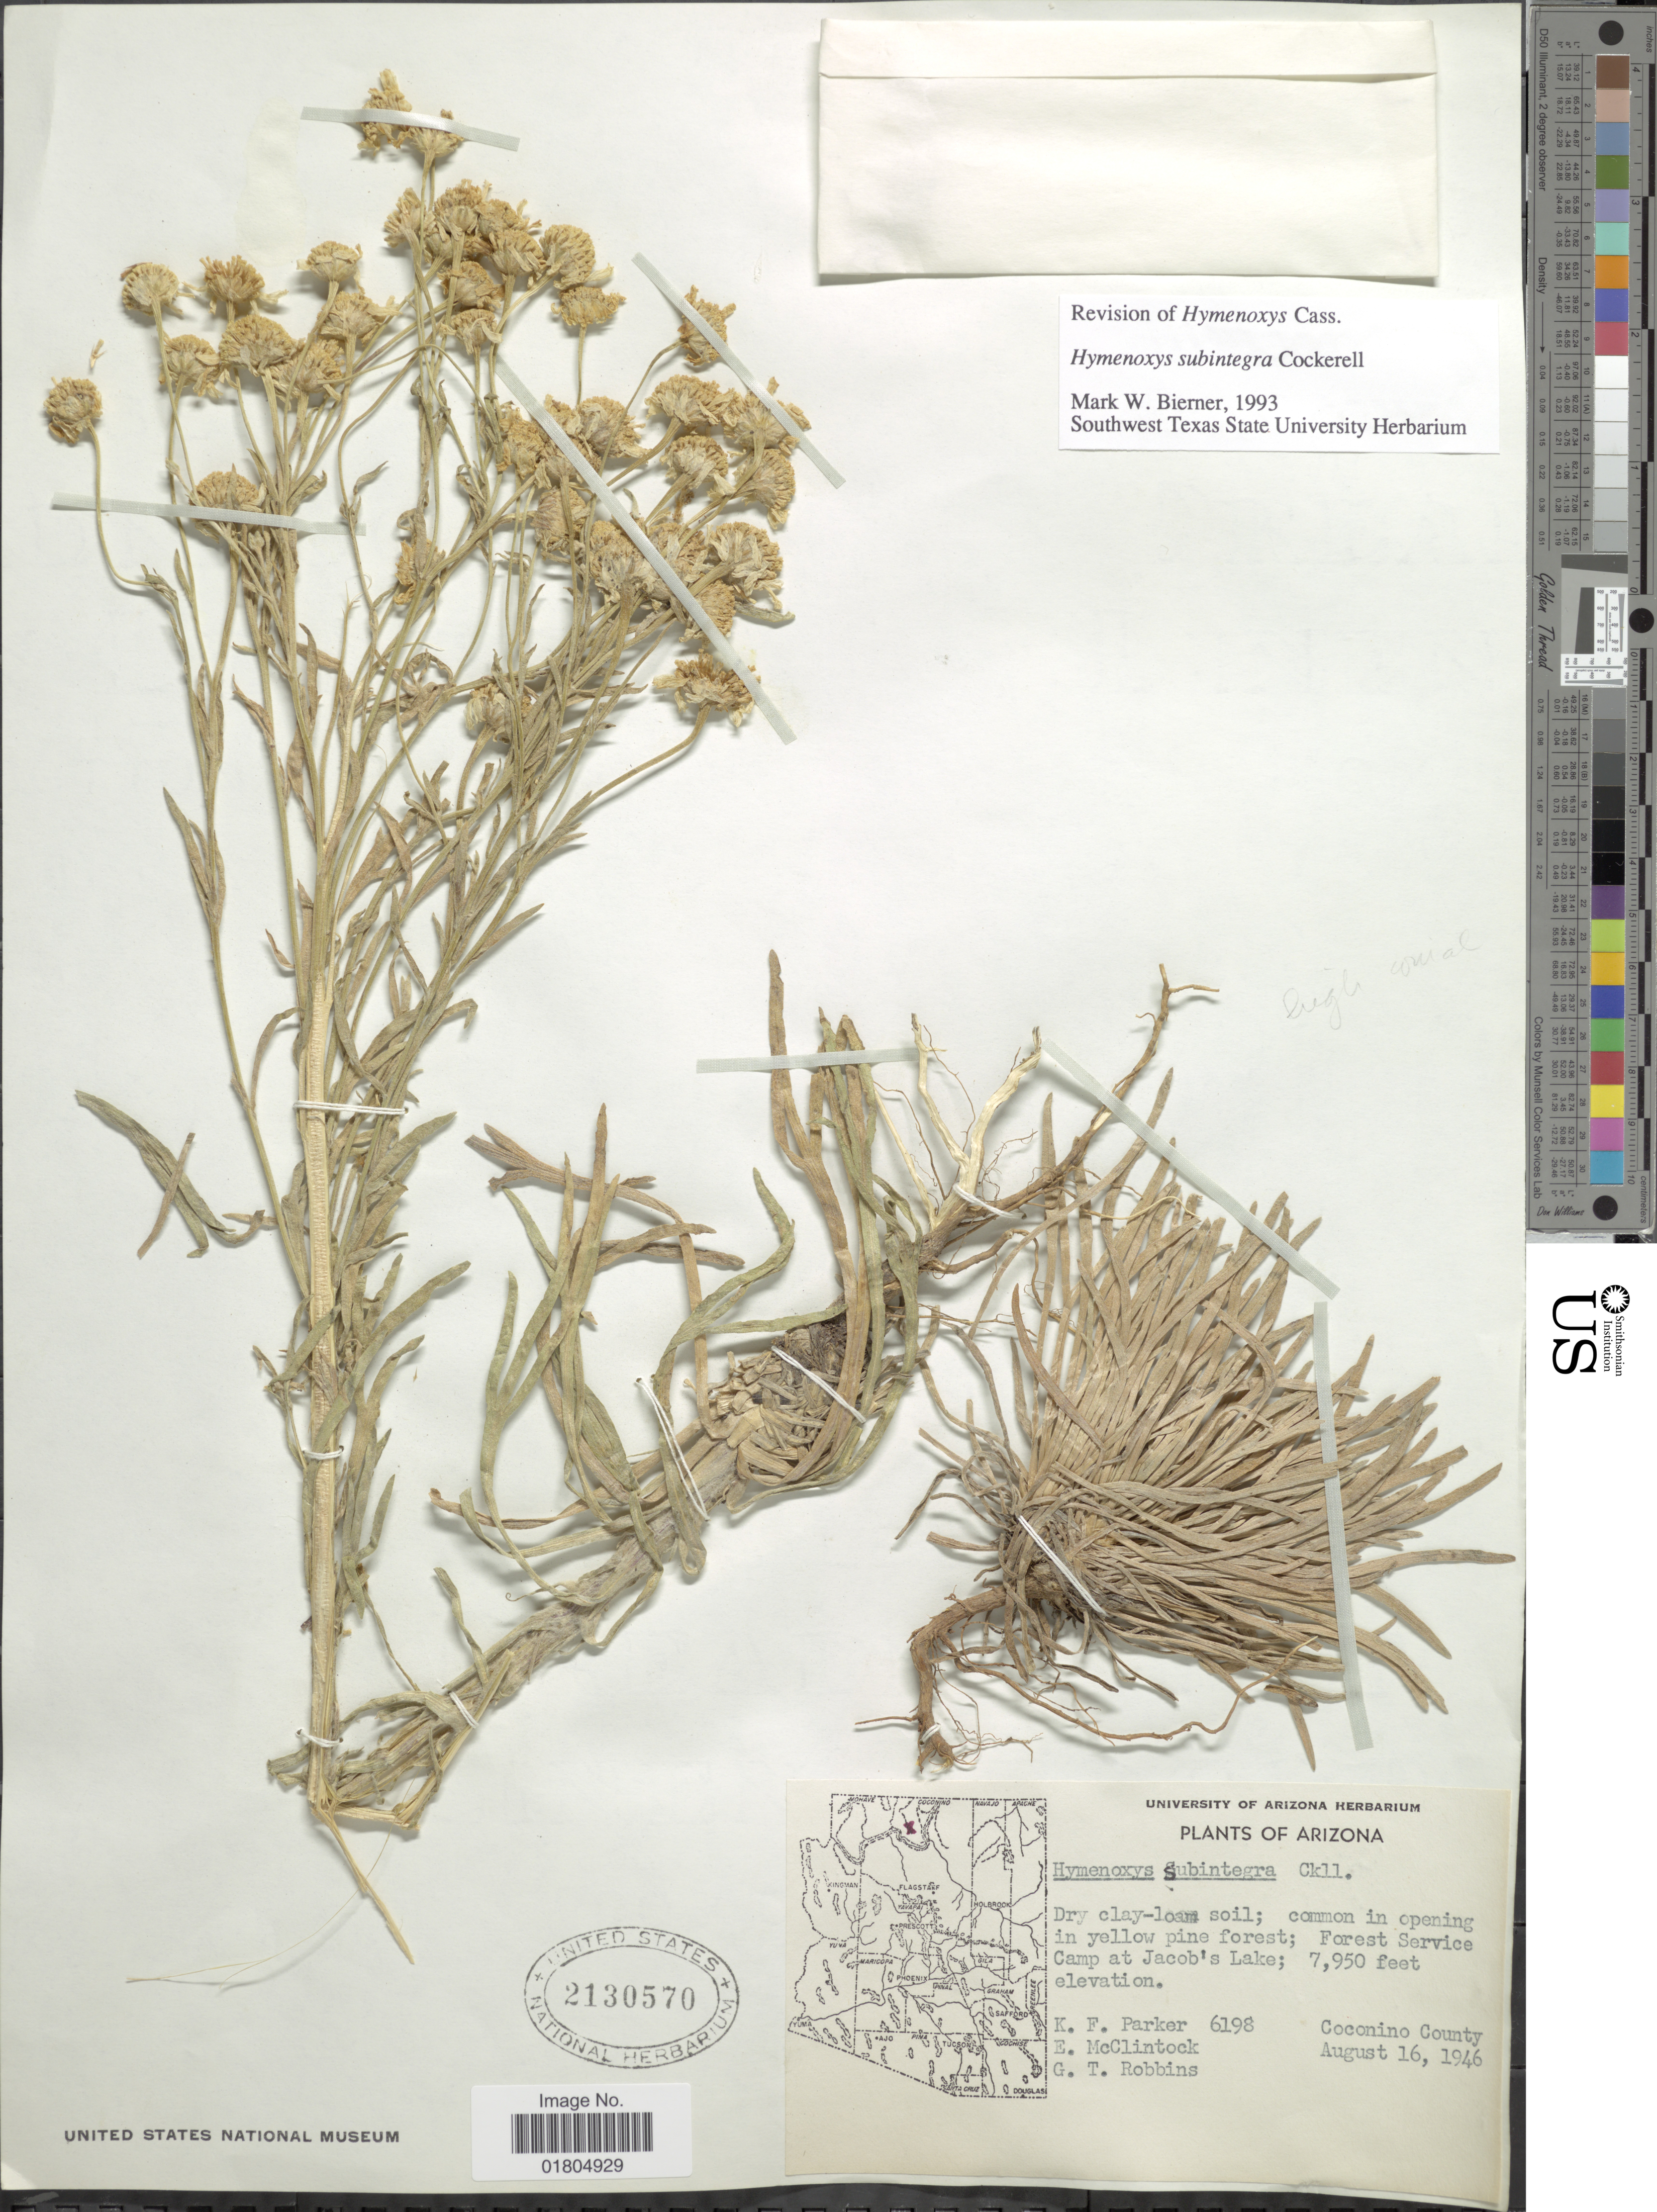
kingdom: Plantae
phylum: Tracheophyta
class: Magnoliopsida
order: Asterales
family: Asteraceae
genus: Hymenoxys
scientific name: Hymenoxys subintegra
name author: Cockerell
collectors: K. F. Parker, E. McClintock & G. T. Robbins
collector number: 6298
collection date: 1946-08-16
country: United States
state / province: Arizona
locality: Forest Service Camp at Jacob's Lake. Coconino County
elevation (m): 2423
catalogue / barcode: US 2130570